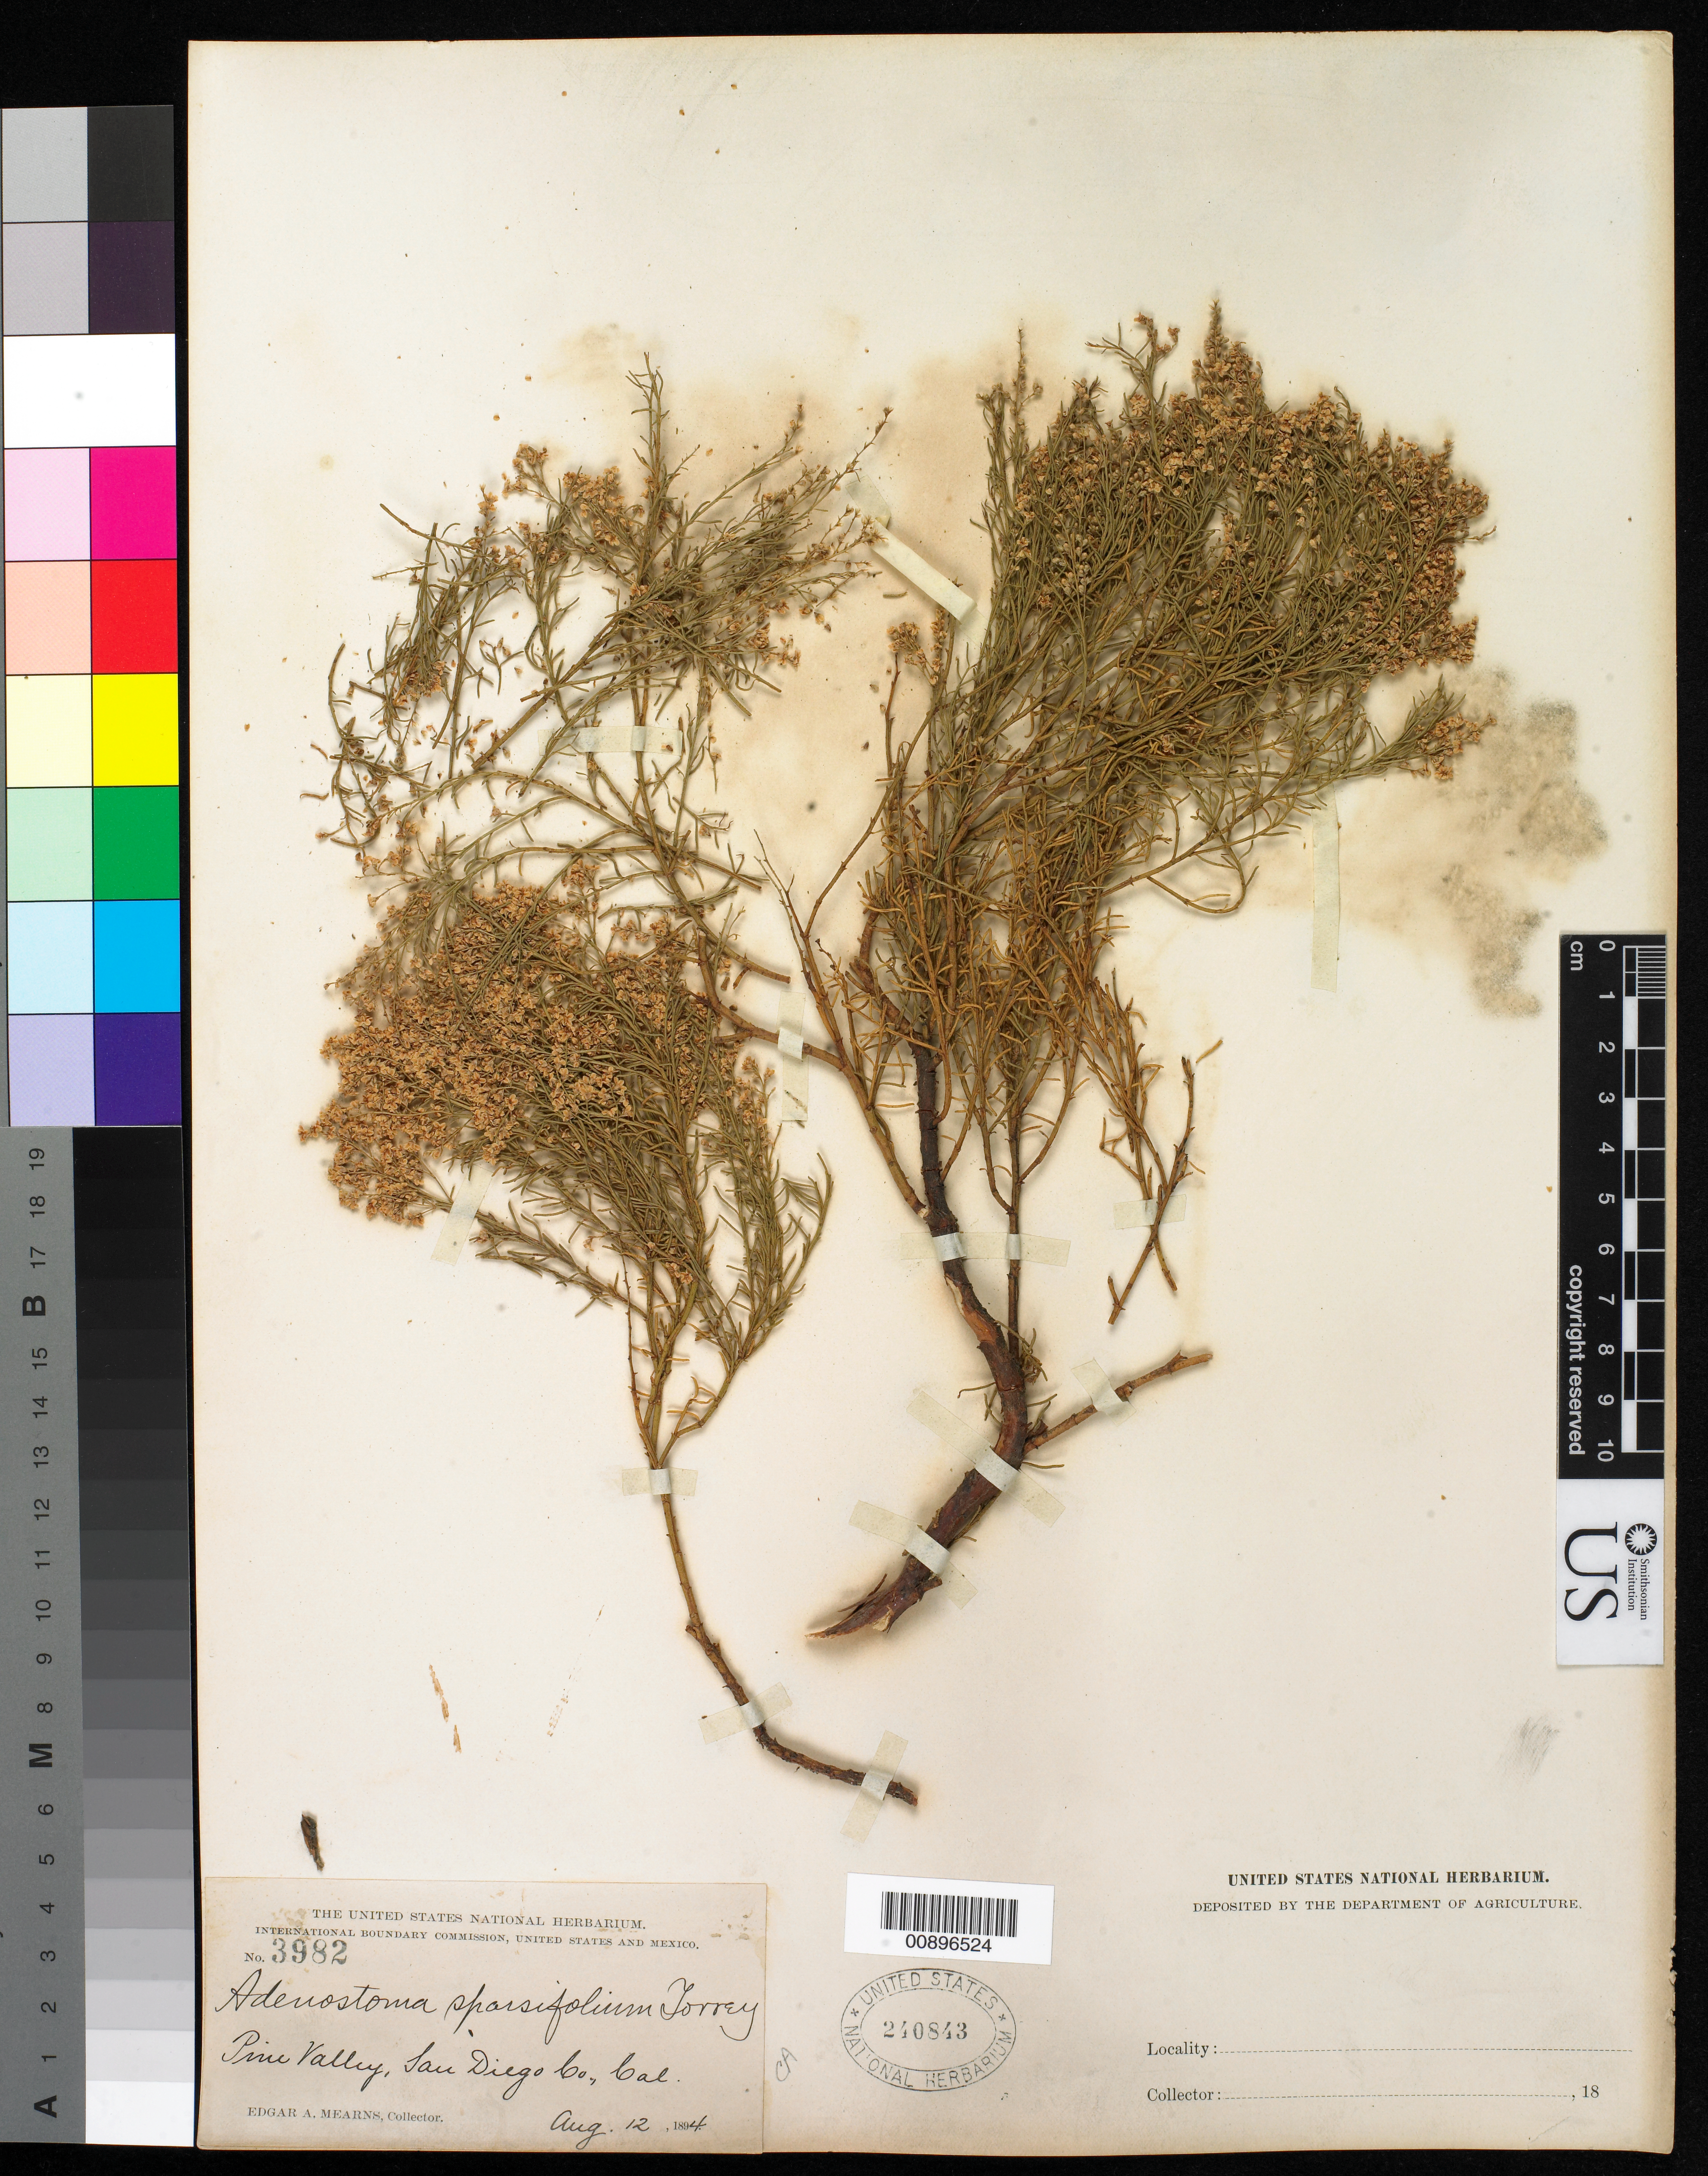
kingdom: Plantae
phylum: Tracheophyta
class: Magnoliopsida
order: Rosales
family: Rosaceae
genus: Adenostoma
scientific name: Adenostoma sparsifolium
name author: Torr.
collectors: E. A. Mearns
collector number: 3982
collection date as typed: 12 Aug 1894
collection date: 1894-08-12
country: United States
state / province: California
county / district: San Diego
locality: Pine Valley, San Diego County, California.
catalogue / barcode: US 240843